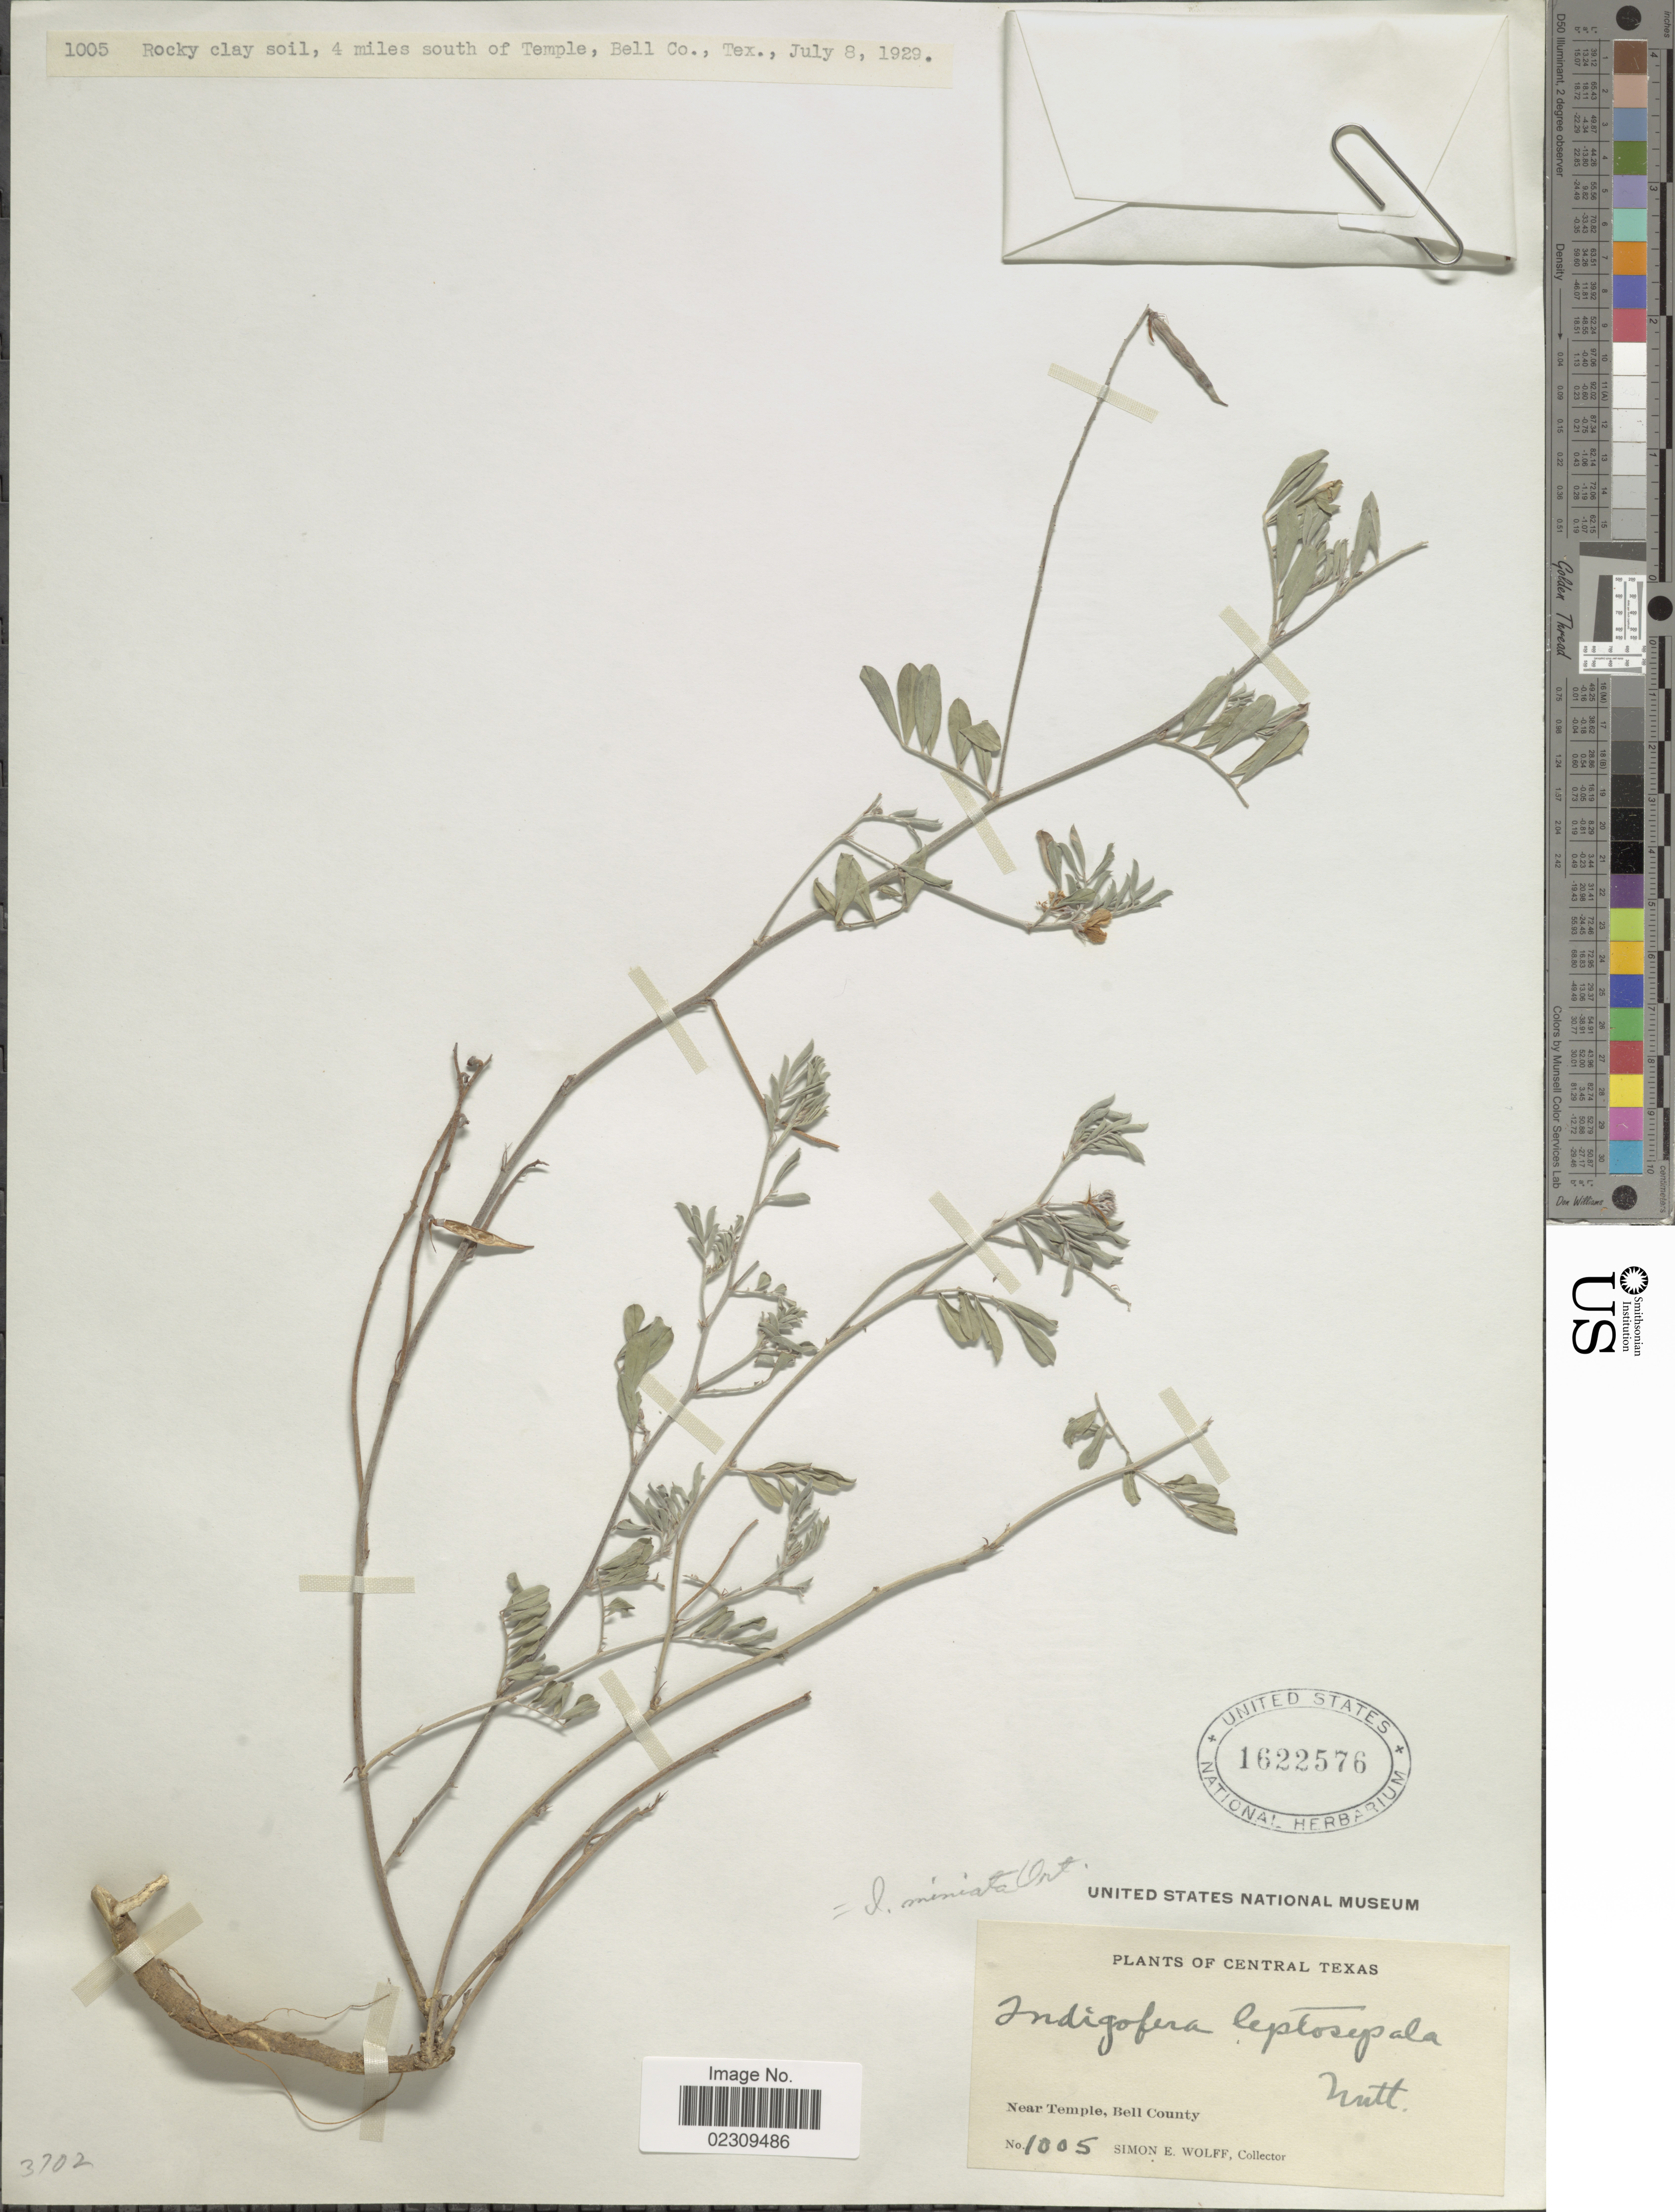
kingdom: Plantae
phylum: Tracheophyta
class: Magnoliopsida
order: Fabales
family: Fabaceae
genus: Indigofera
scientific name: Indigofera leptosepala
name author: Nutt.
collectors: S. E. Wolff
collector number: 1005*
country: United States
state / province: Texas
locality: Central Texas, near Temple, Bell County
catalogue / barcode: US 1622576